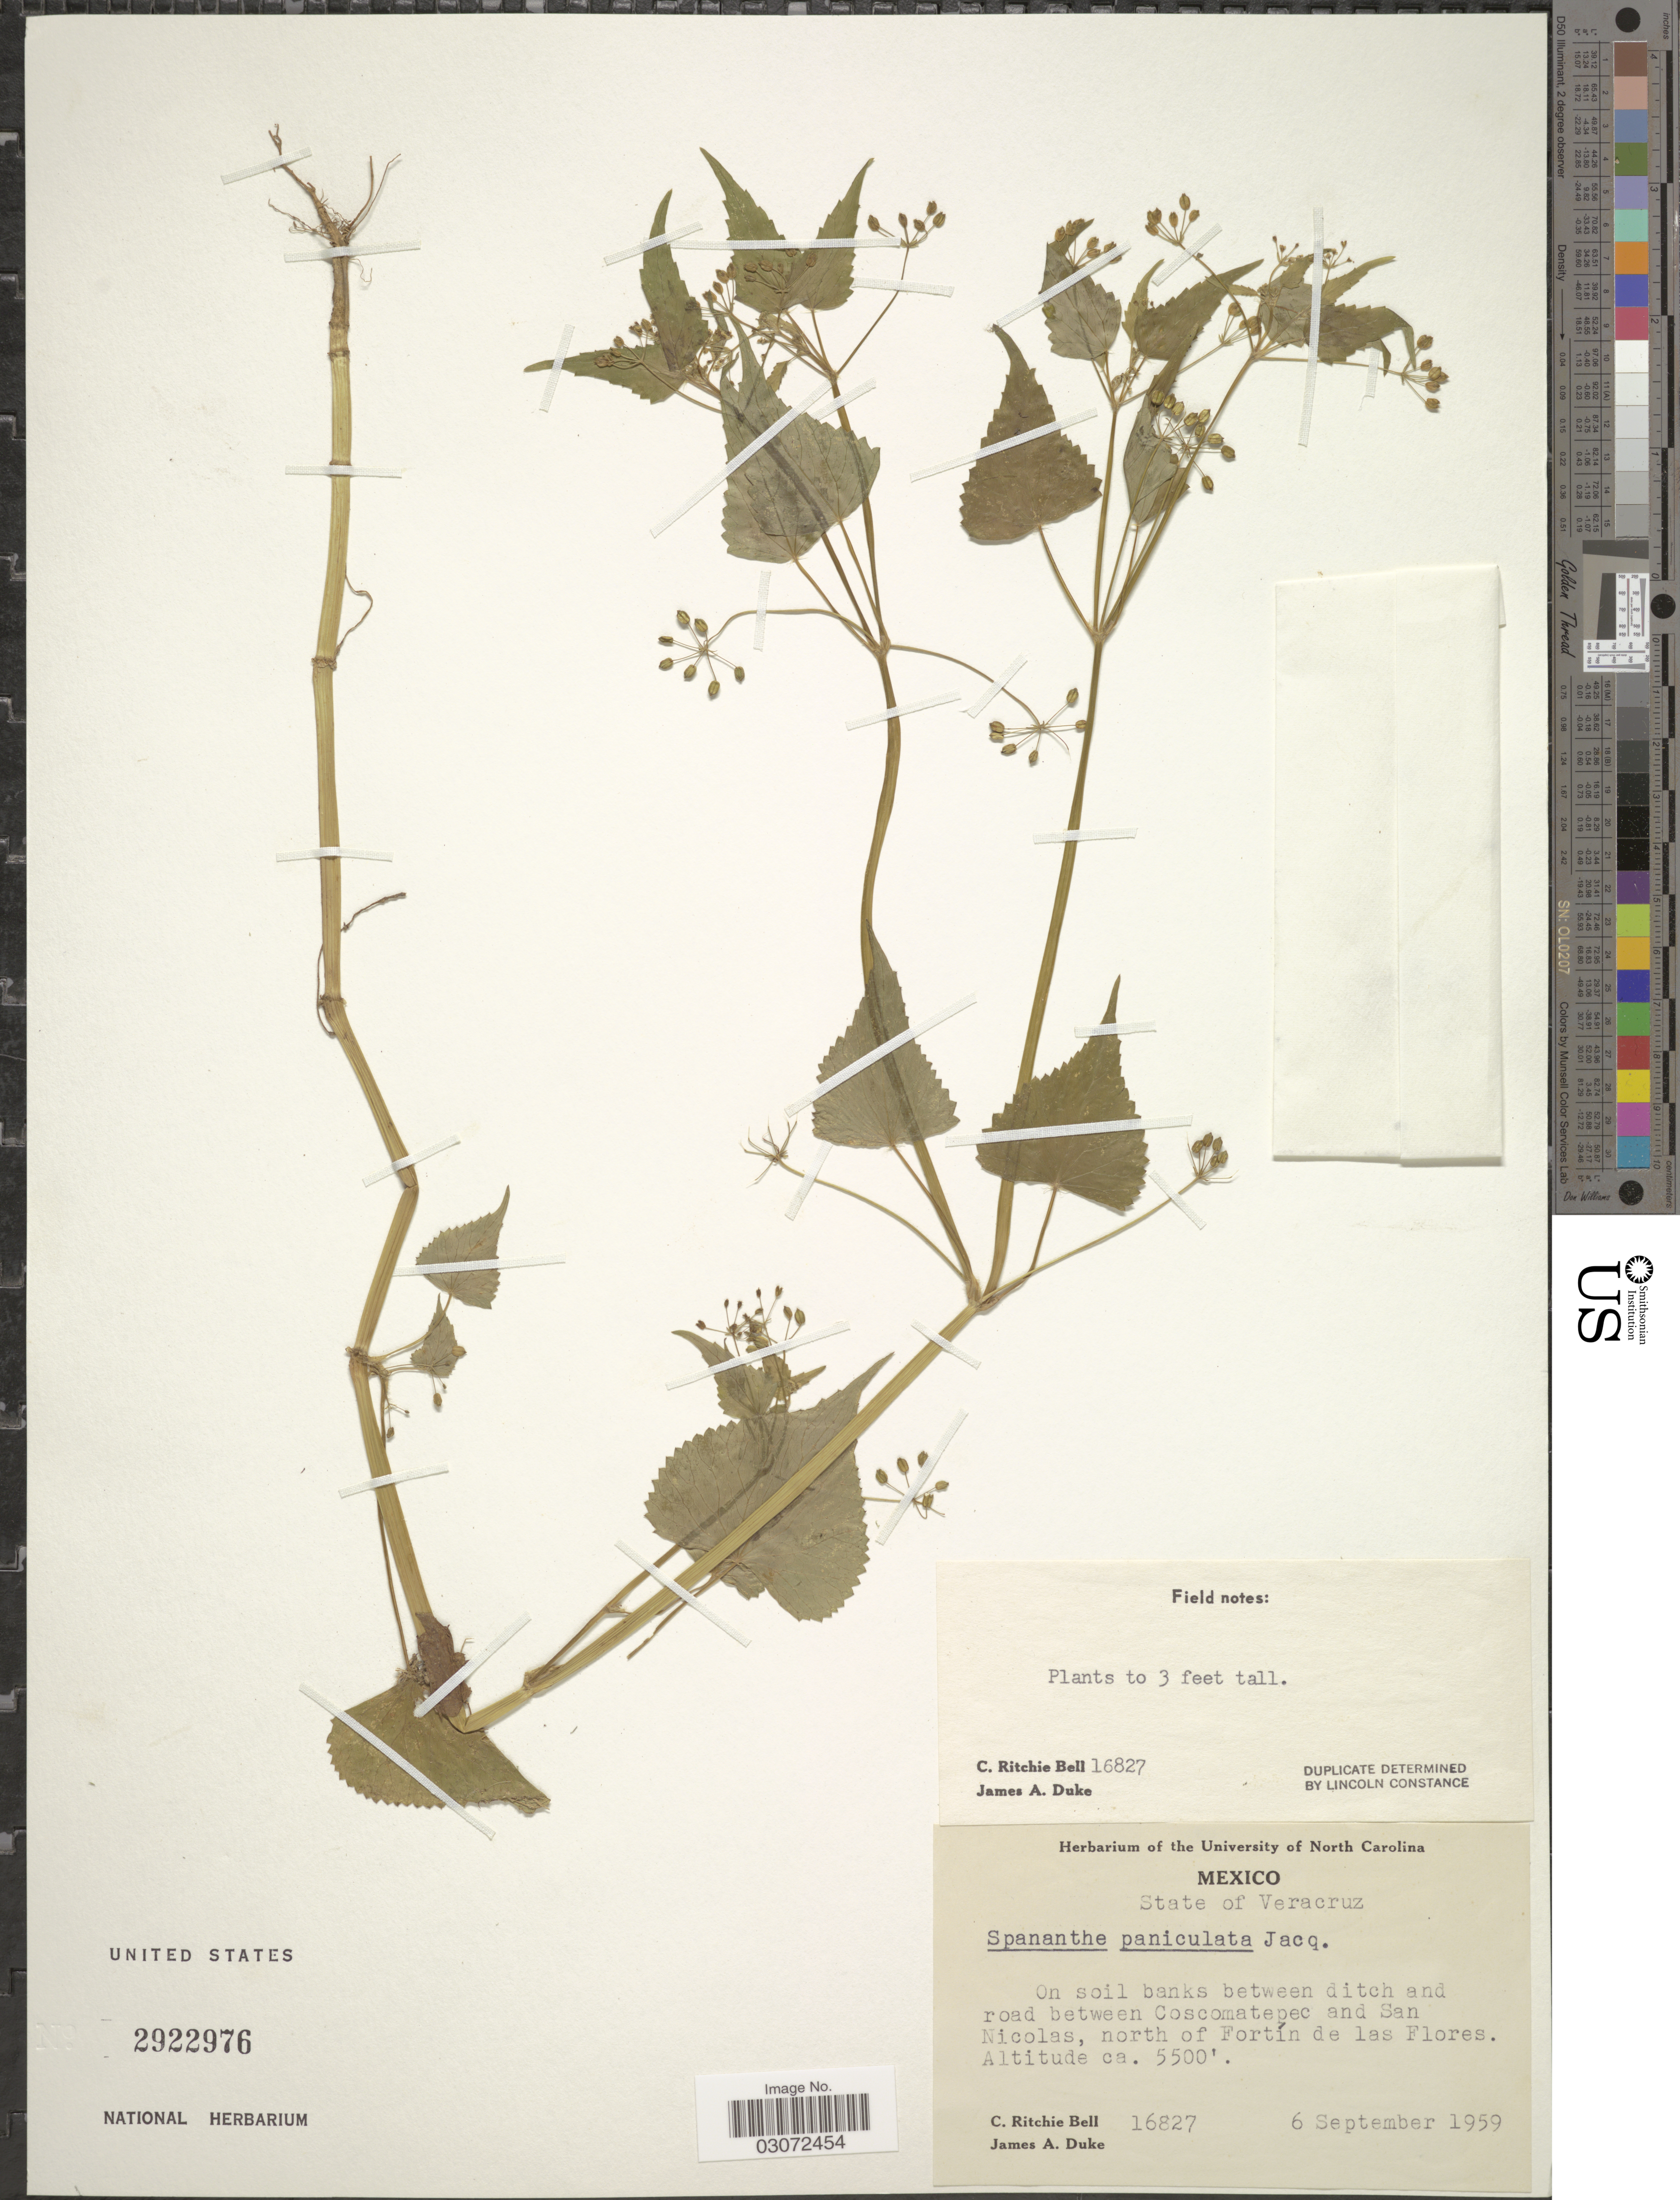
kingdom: Plantae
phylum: Tracheophyta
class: Magnoliopsida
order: Apiales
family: Apiaceae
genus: Spananthe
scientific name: Spananthe paniculata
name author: Jacq.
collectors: C. R. Bell & J. A. Duke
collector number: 16827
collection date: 1959-09-06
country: Mexico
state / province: Veracruz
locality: State of Veracruz, On soil banks between ditch and road between Coscomatepec and San Nicolas, north of Fortín de las Flores.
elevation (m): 1676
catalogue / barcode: US 2922976